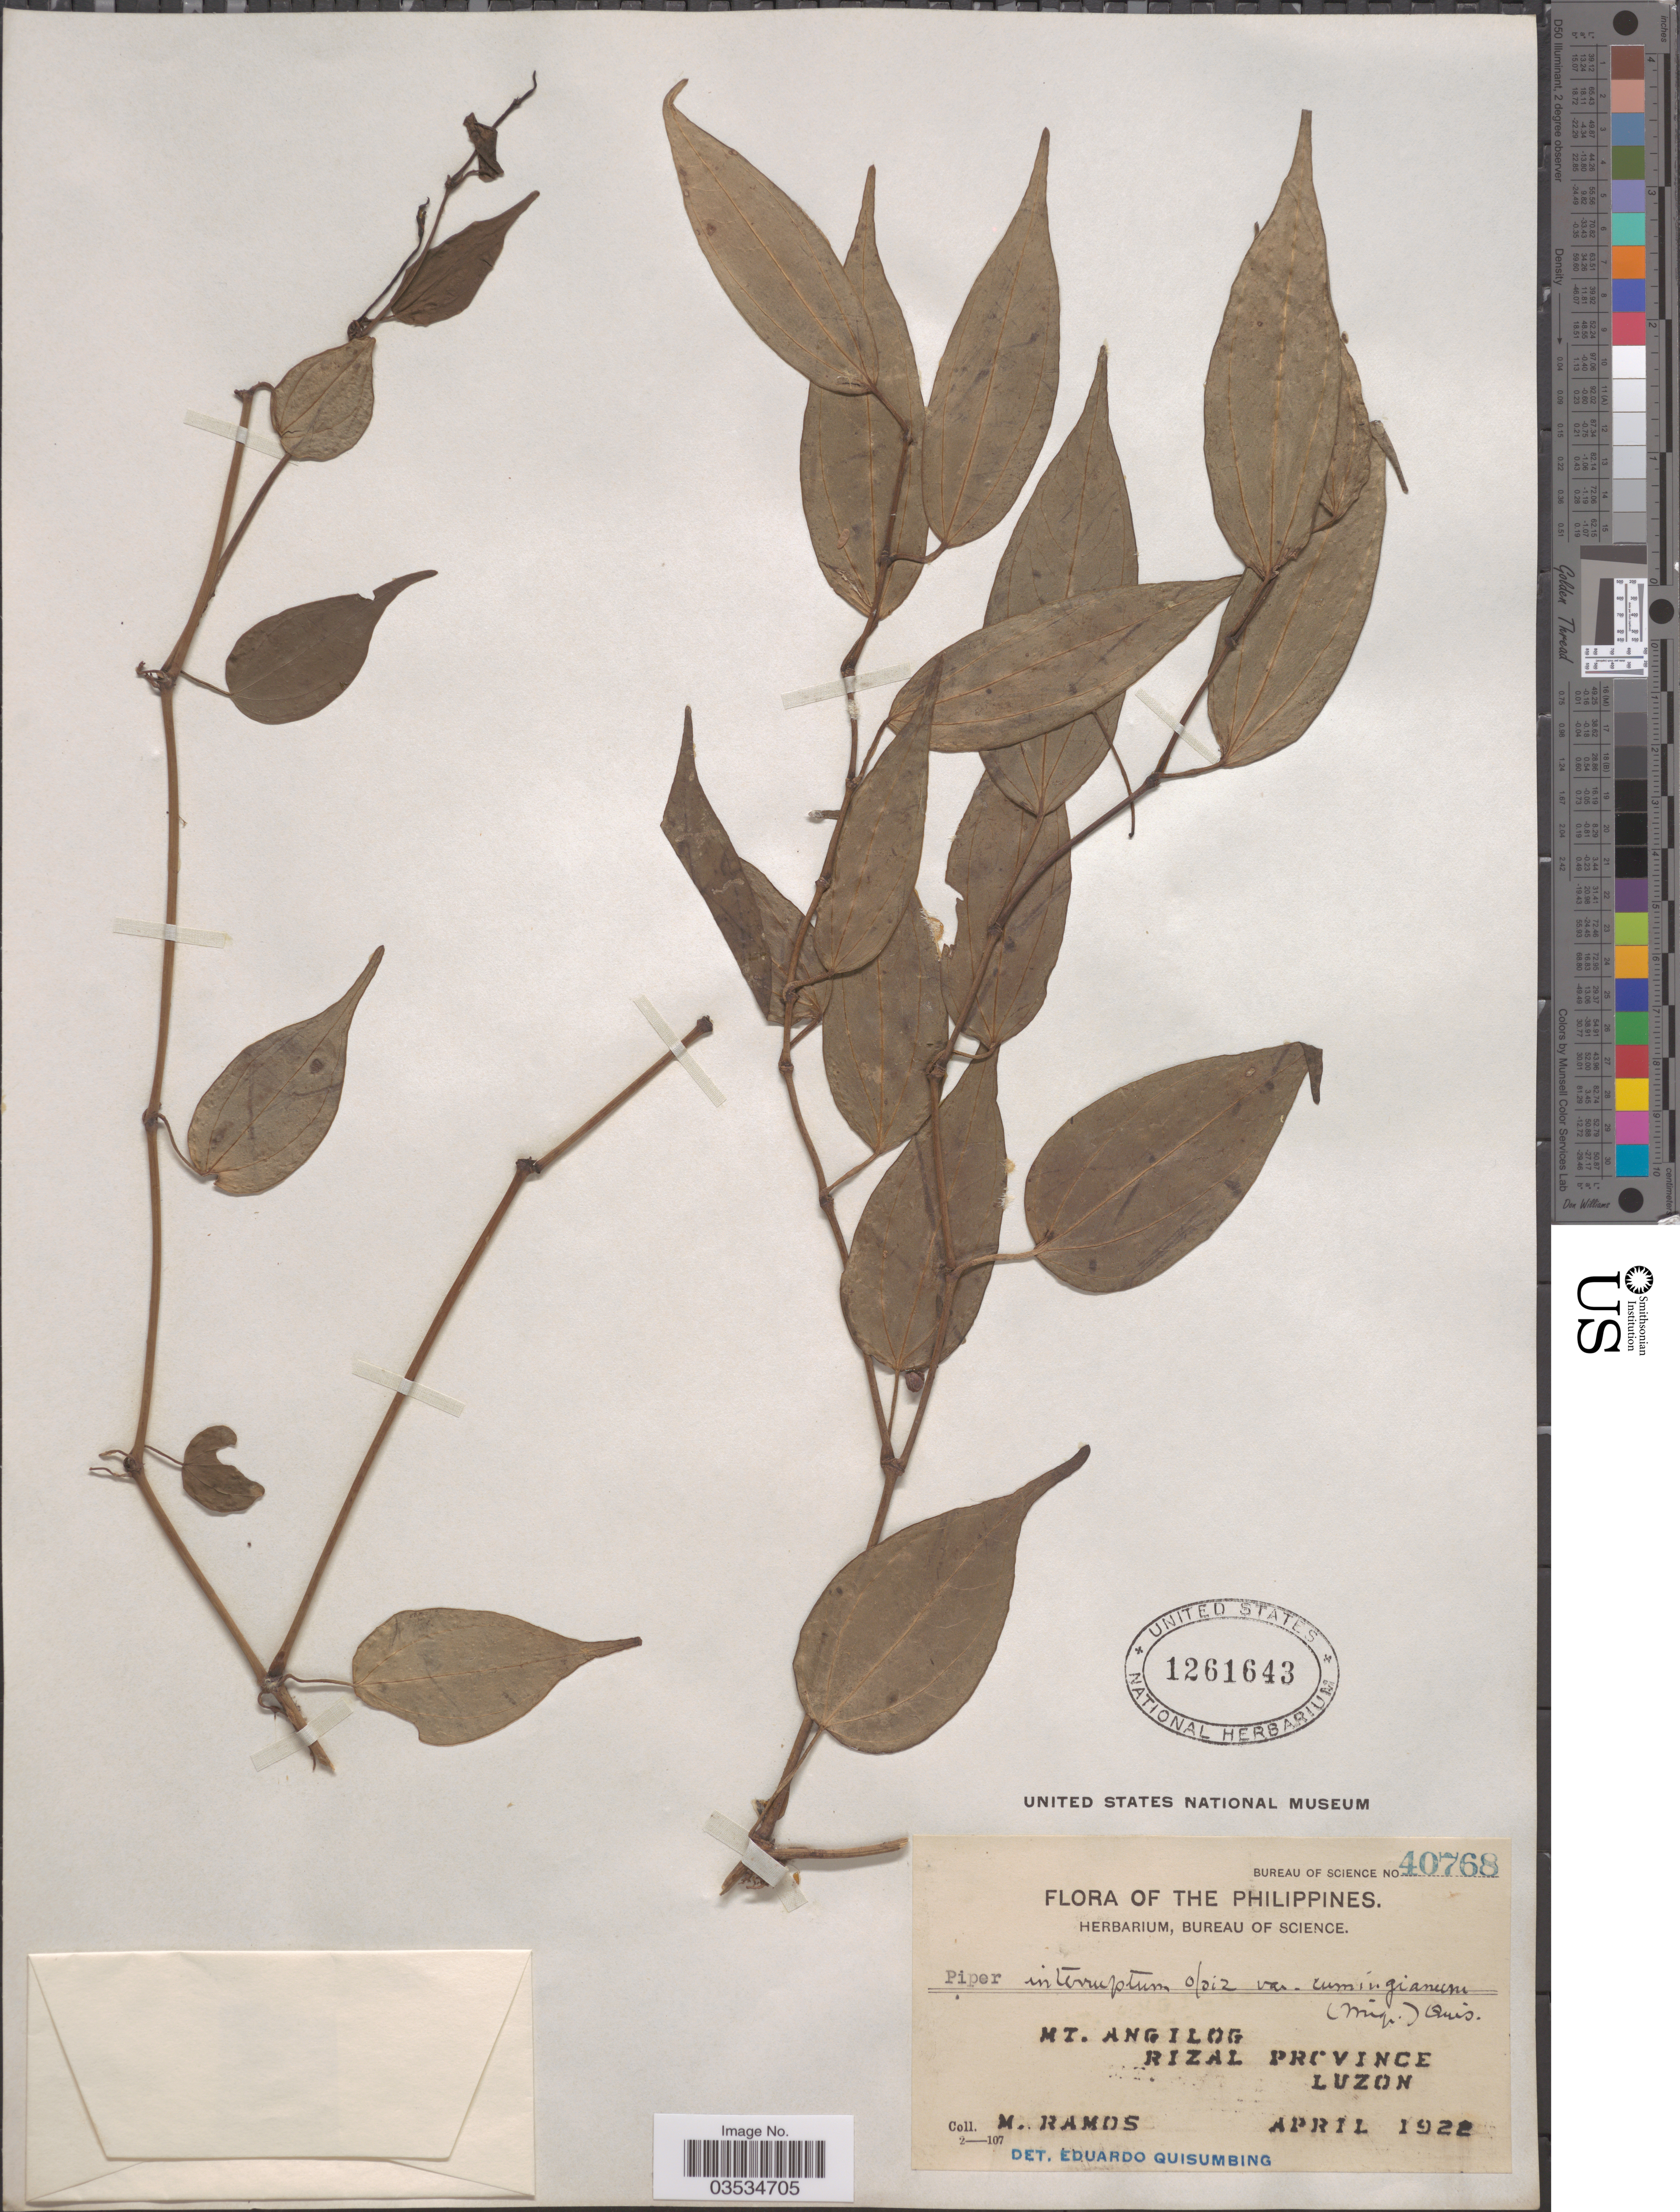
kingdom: Plantae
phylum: Tracheophyta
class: Magnoliopsida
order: Piperales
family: Piperaceae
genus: Piper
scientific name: Piper interruptum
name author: Opiz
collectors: M. Ramos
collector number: Bureau of Science 40768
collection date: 1922-04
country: Philippines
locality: Mt. Angilog. Rizal Province. Luzon.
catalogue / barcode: US 1261643